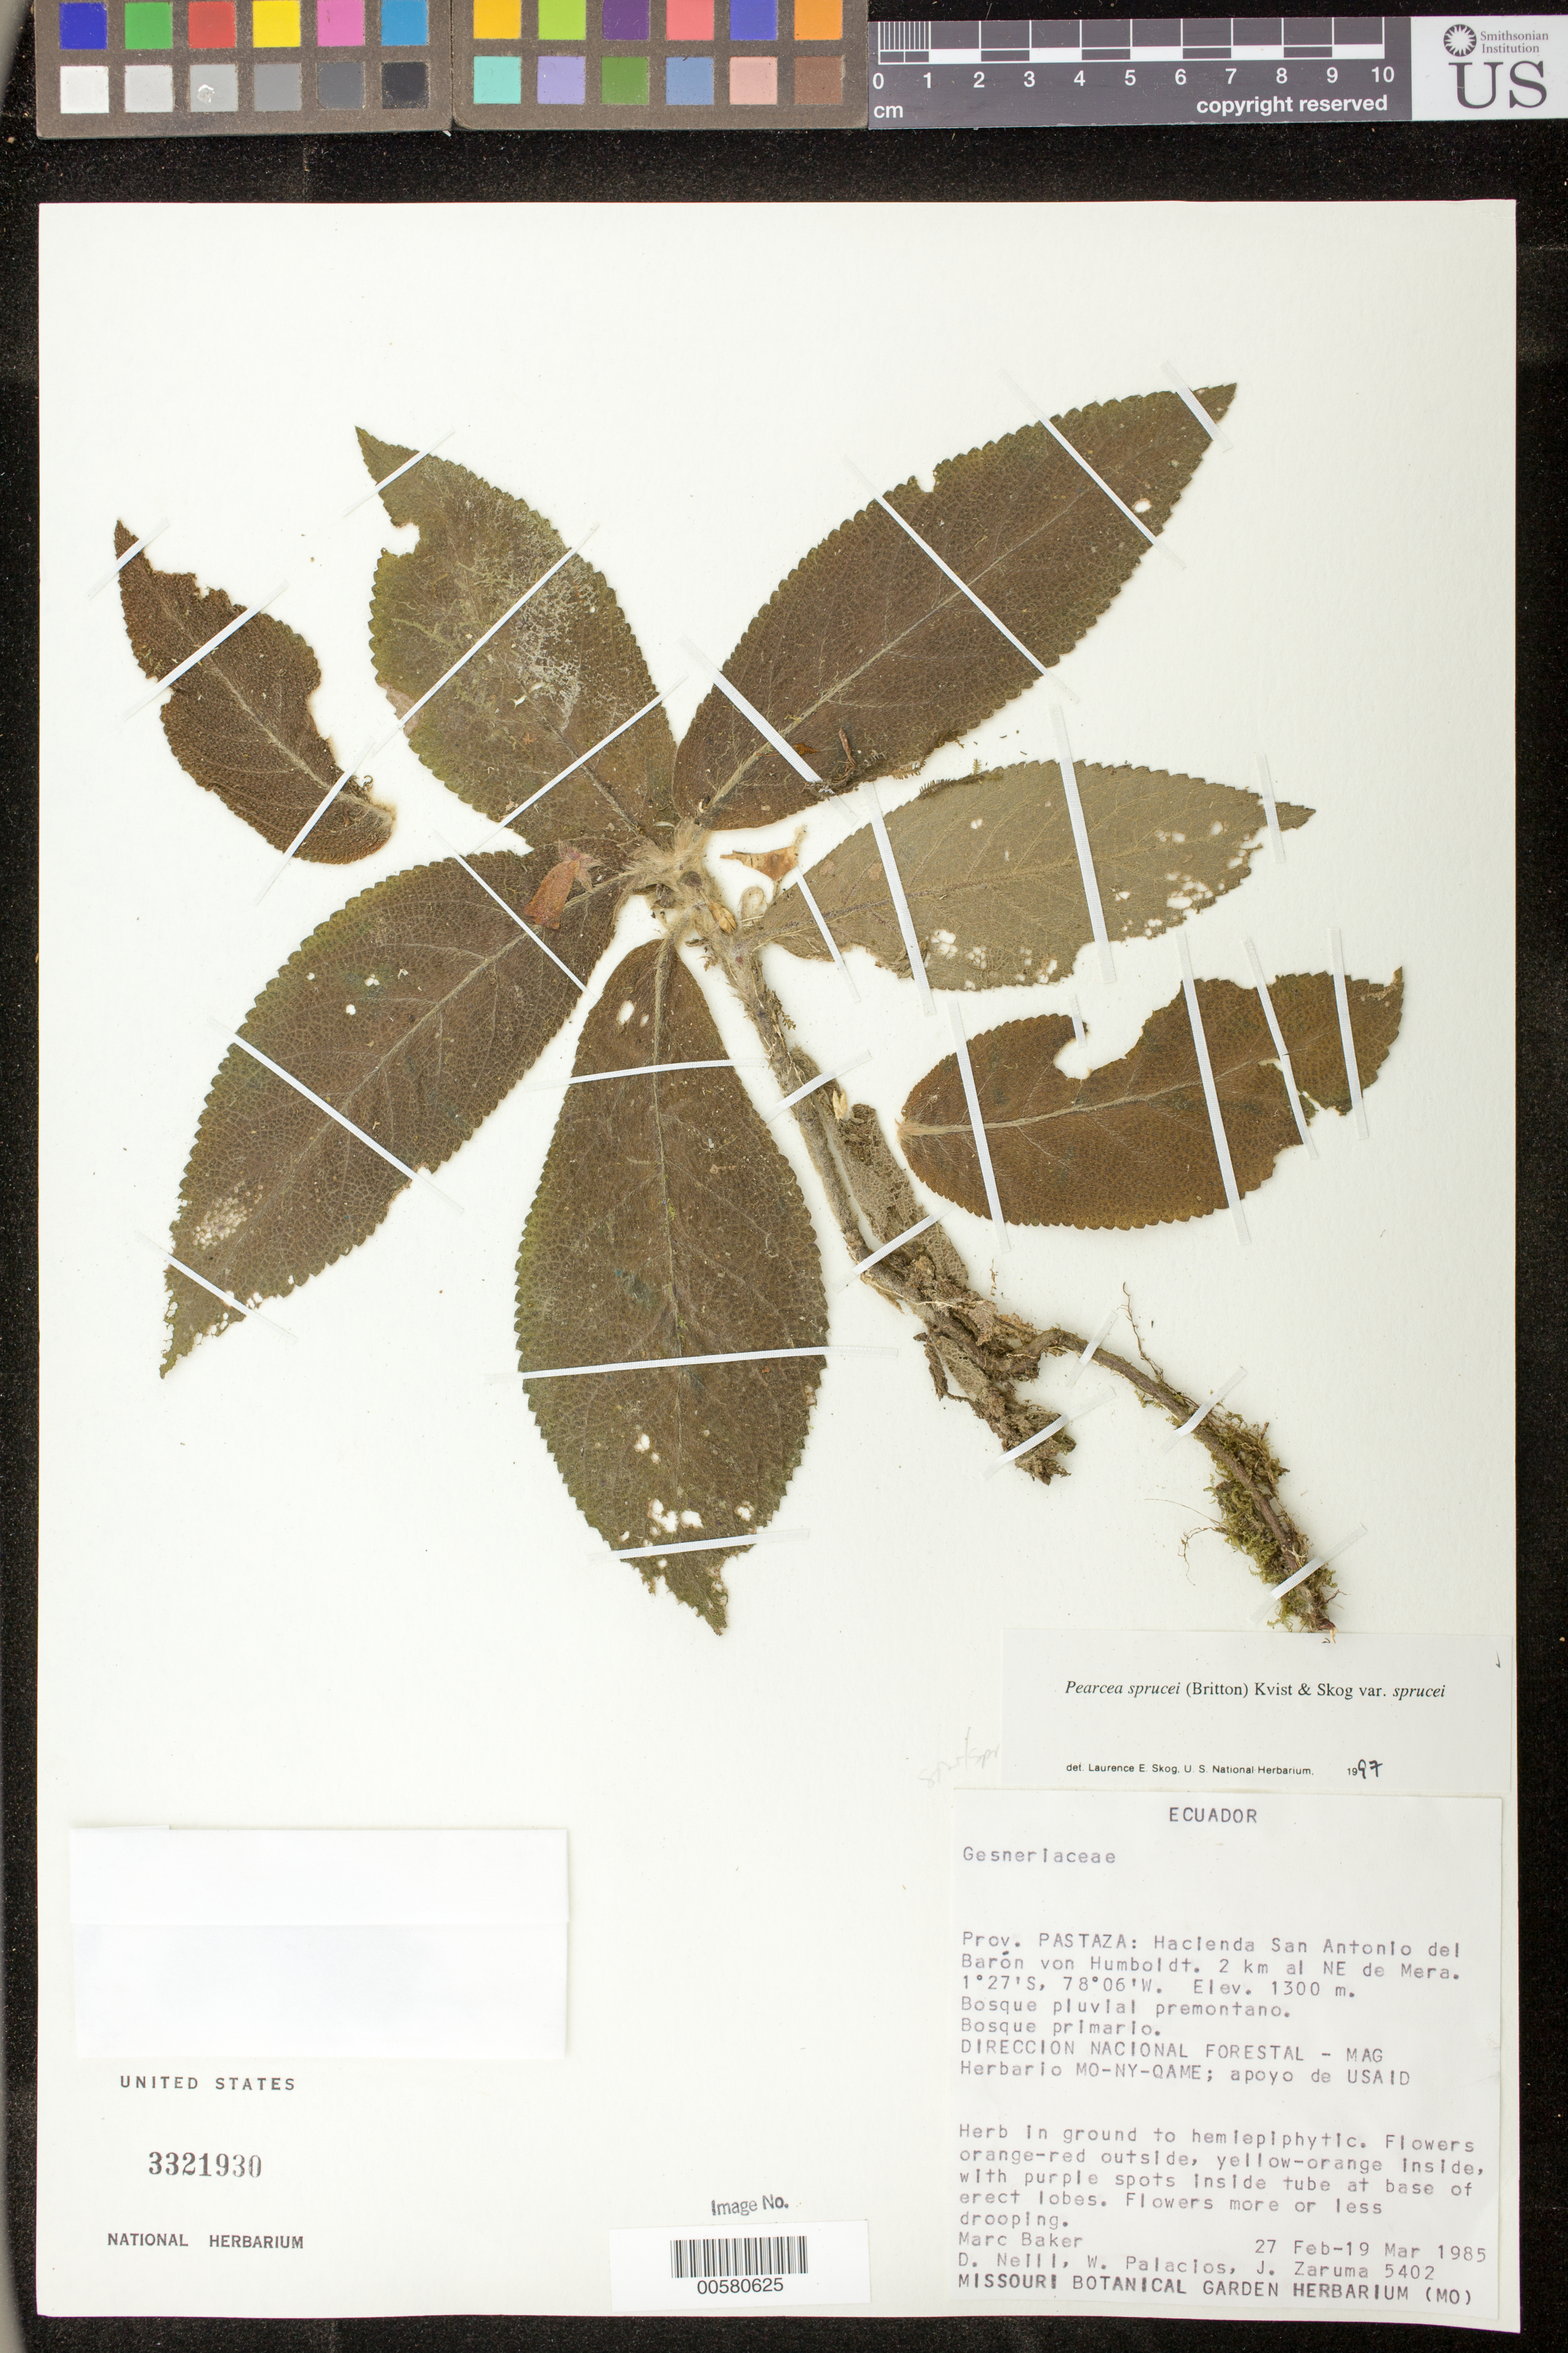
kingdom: Plantae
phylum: Tracheophyta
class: Magnoliopsida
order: Lamiales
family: Gesneriaceae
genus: Pearcea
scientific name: Pearcea sprucei var. sprucei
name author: (Britton ex Rusby) L.P. Kvist & L.E. Skog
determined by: Skog, Laurence E.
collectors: M. A. Baker, D. A. Neill, W. Palacios & J. Zaruma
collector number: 5402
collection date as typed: Feb-Mar 1985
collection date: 1985-02/1985-03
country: Ecuador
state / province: Pastaza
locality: Hacienda San Antonio del Barón von Humboldt, 2 km al NE de Mera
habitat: Bosque pluvial premontano; bosque primario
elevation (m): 1300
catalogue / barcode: US 3321930